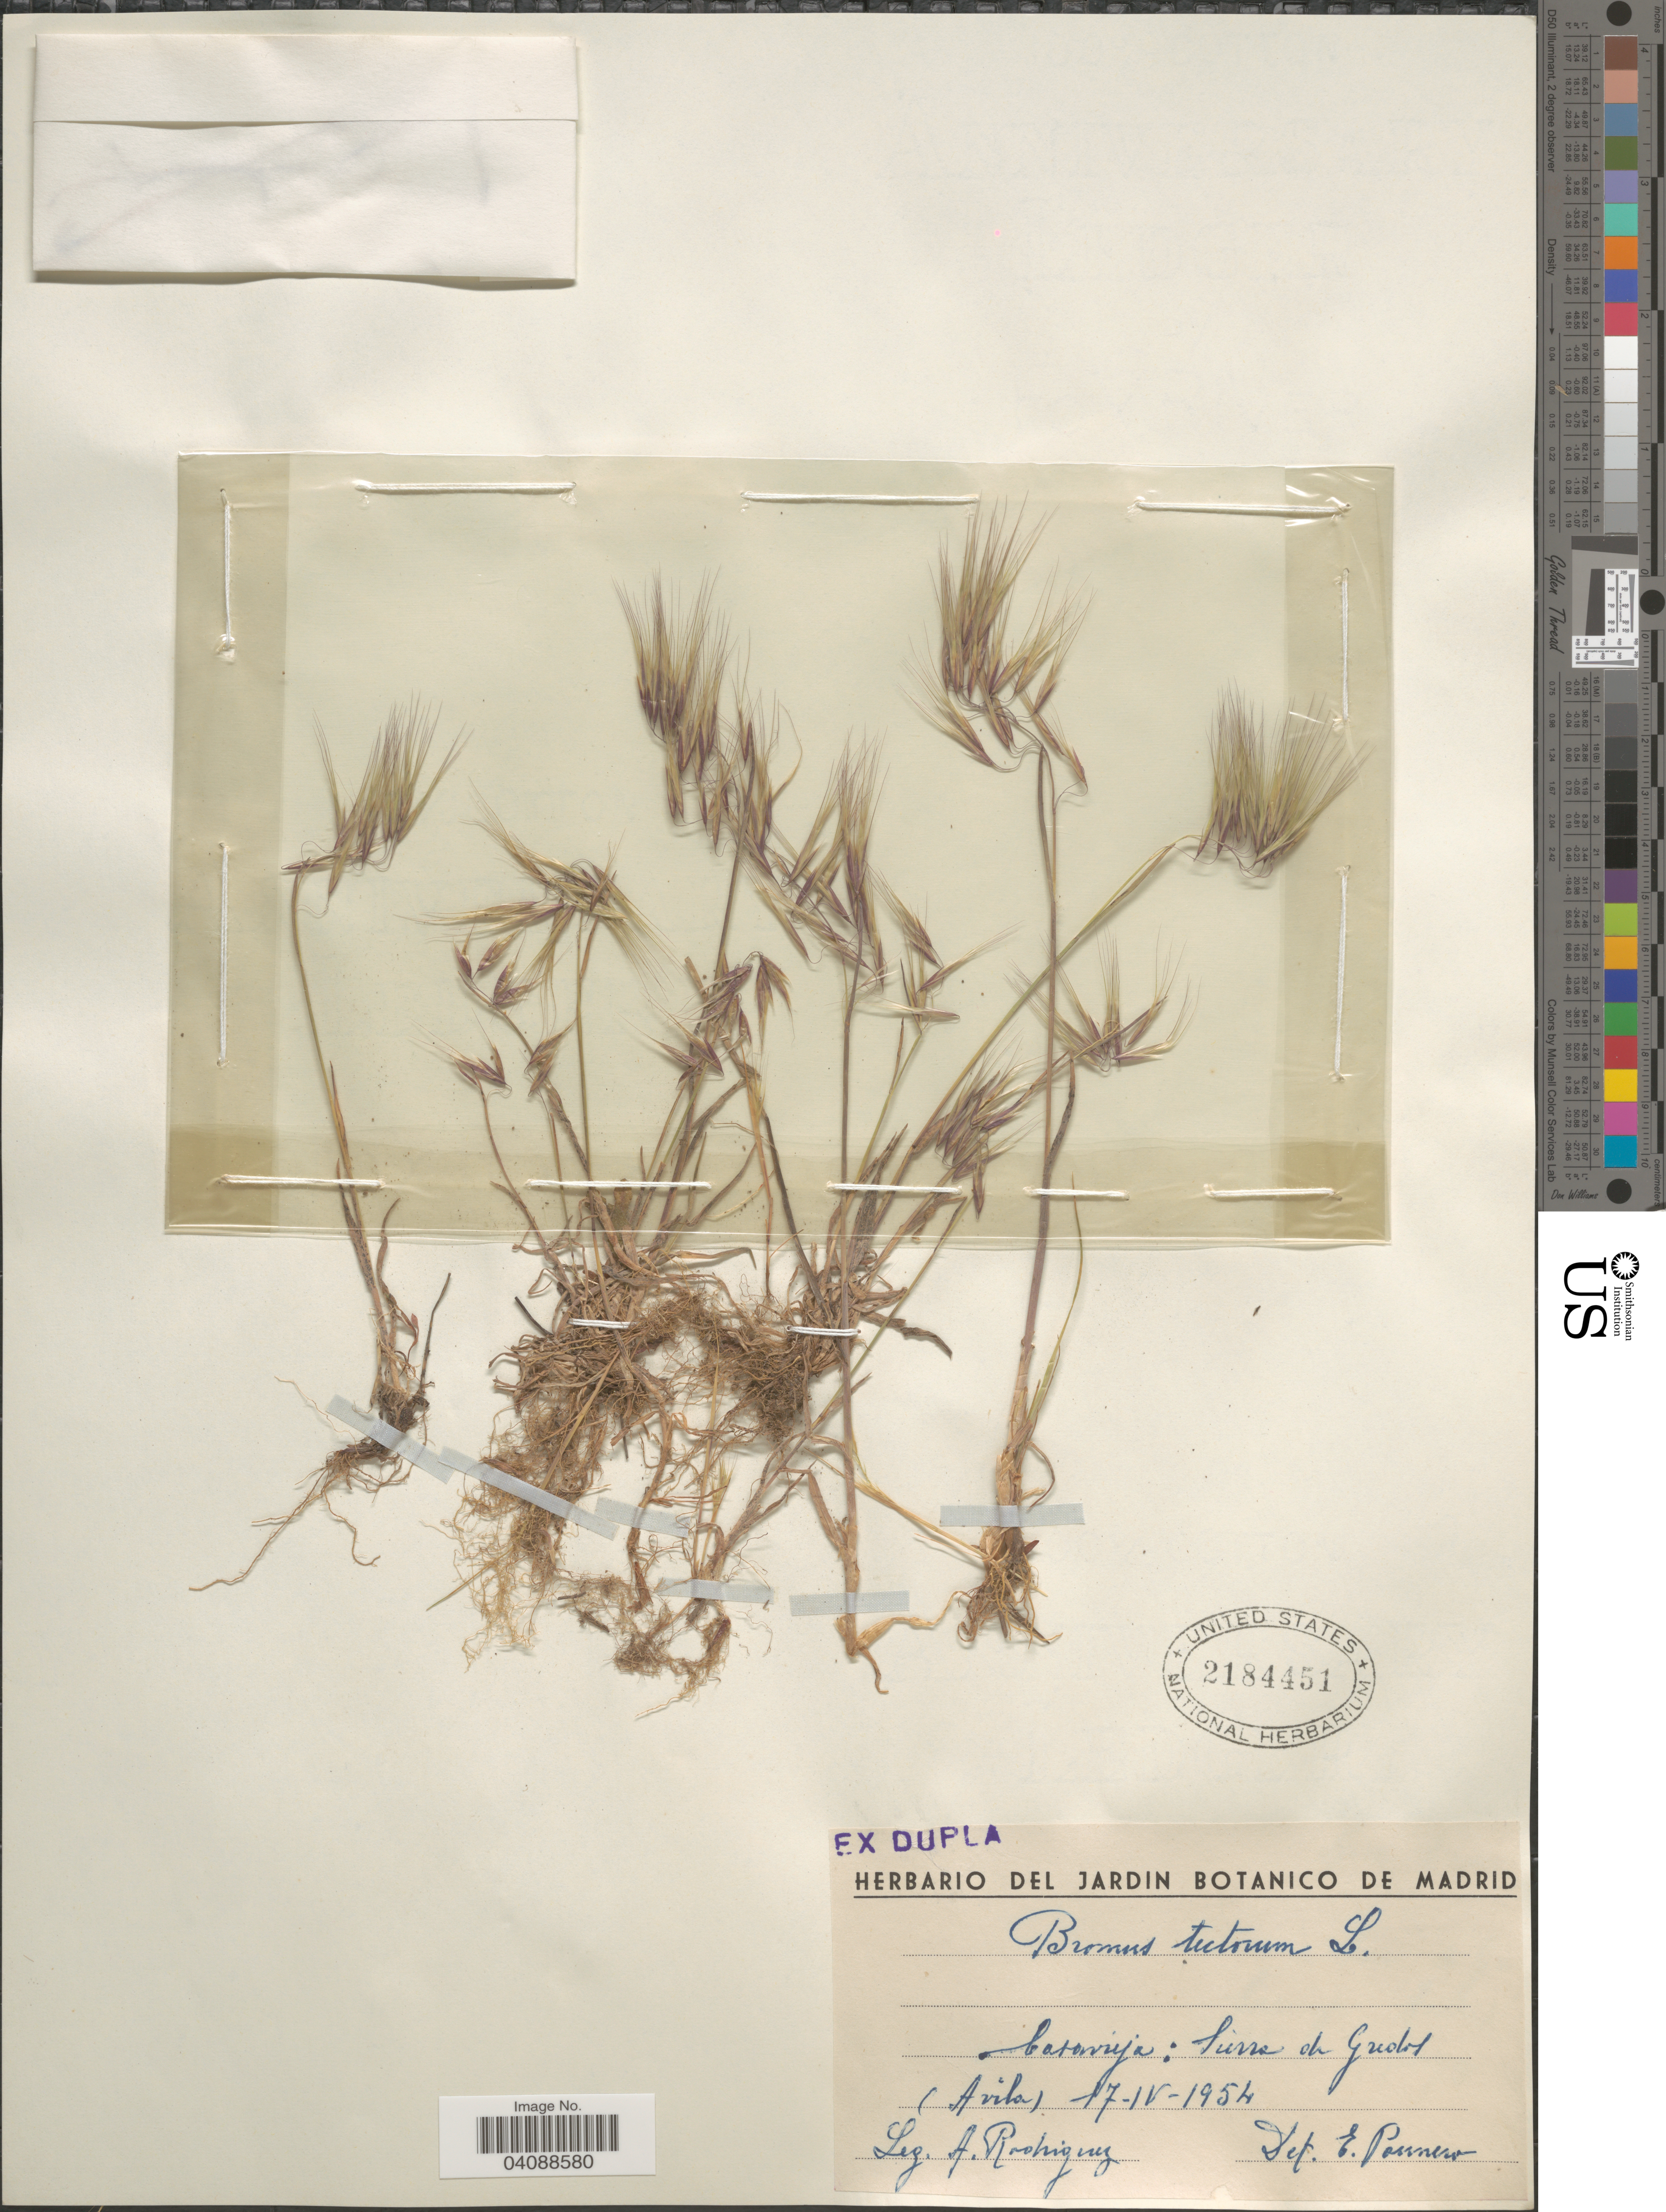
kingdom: Plantae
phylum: Tracheophyta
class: Liliopsida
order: Poales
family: Poaceae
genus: Bromus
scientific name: Bromus tectorum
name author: L.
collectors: A. Rodriguez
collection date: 1954-04-17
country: Spain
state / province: Madrid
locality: Casavija: Sierra de Gudar (Avila).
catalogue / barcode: US 2184451